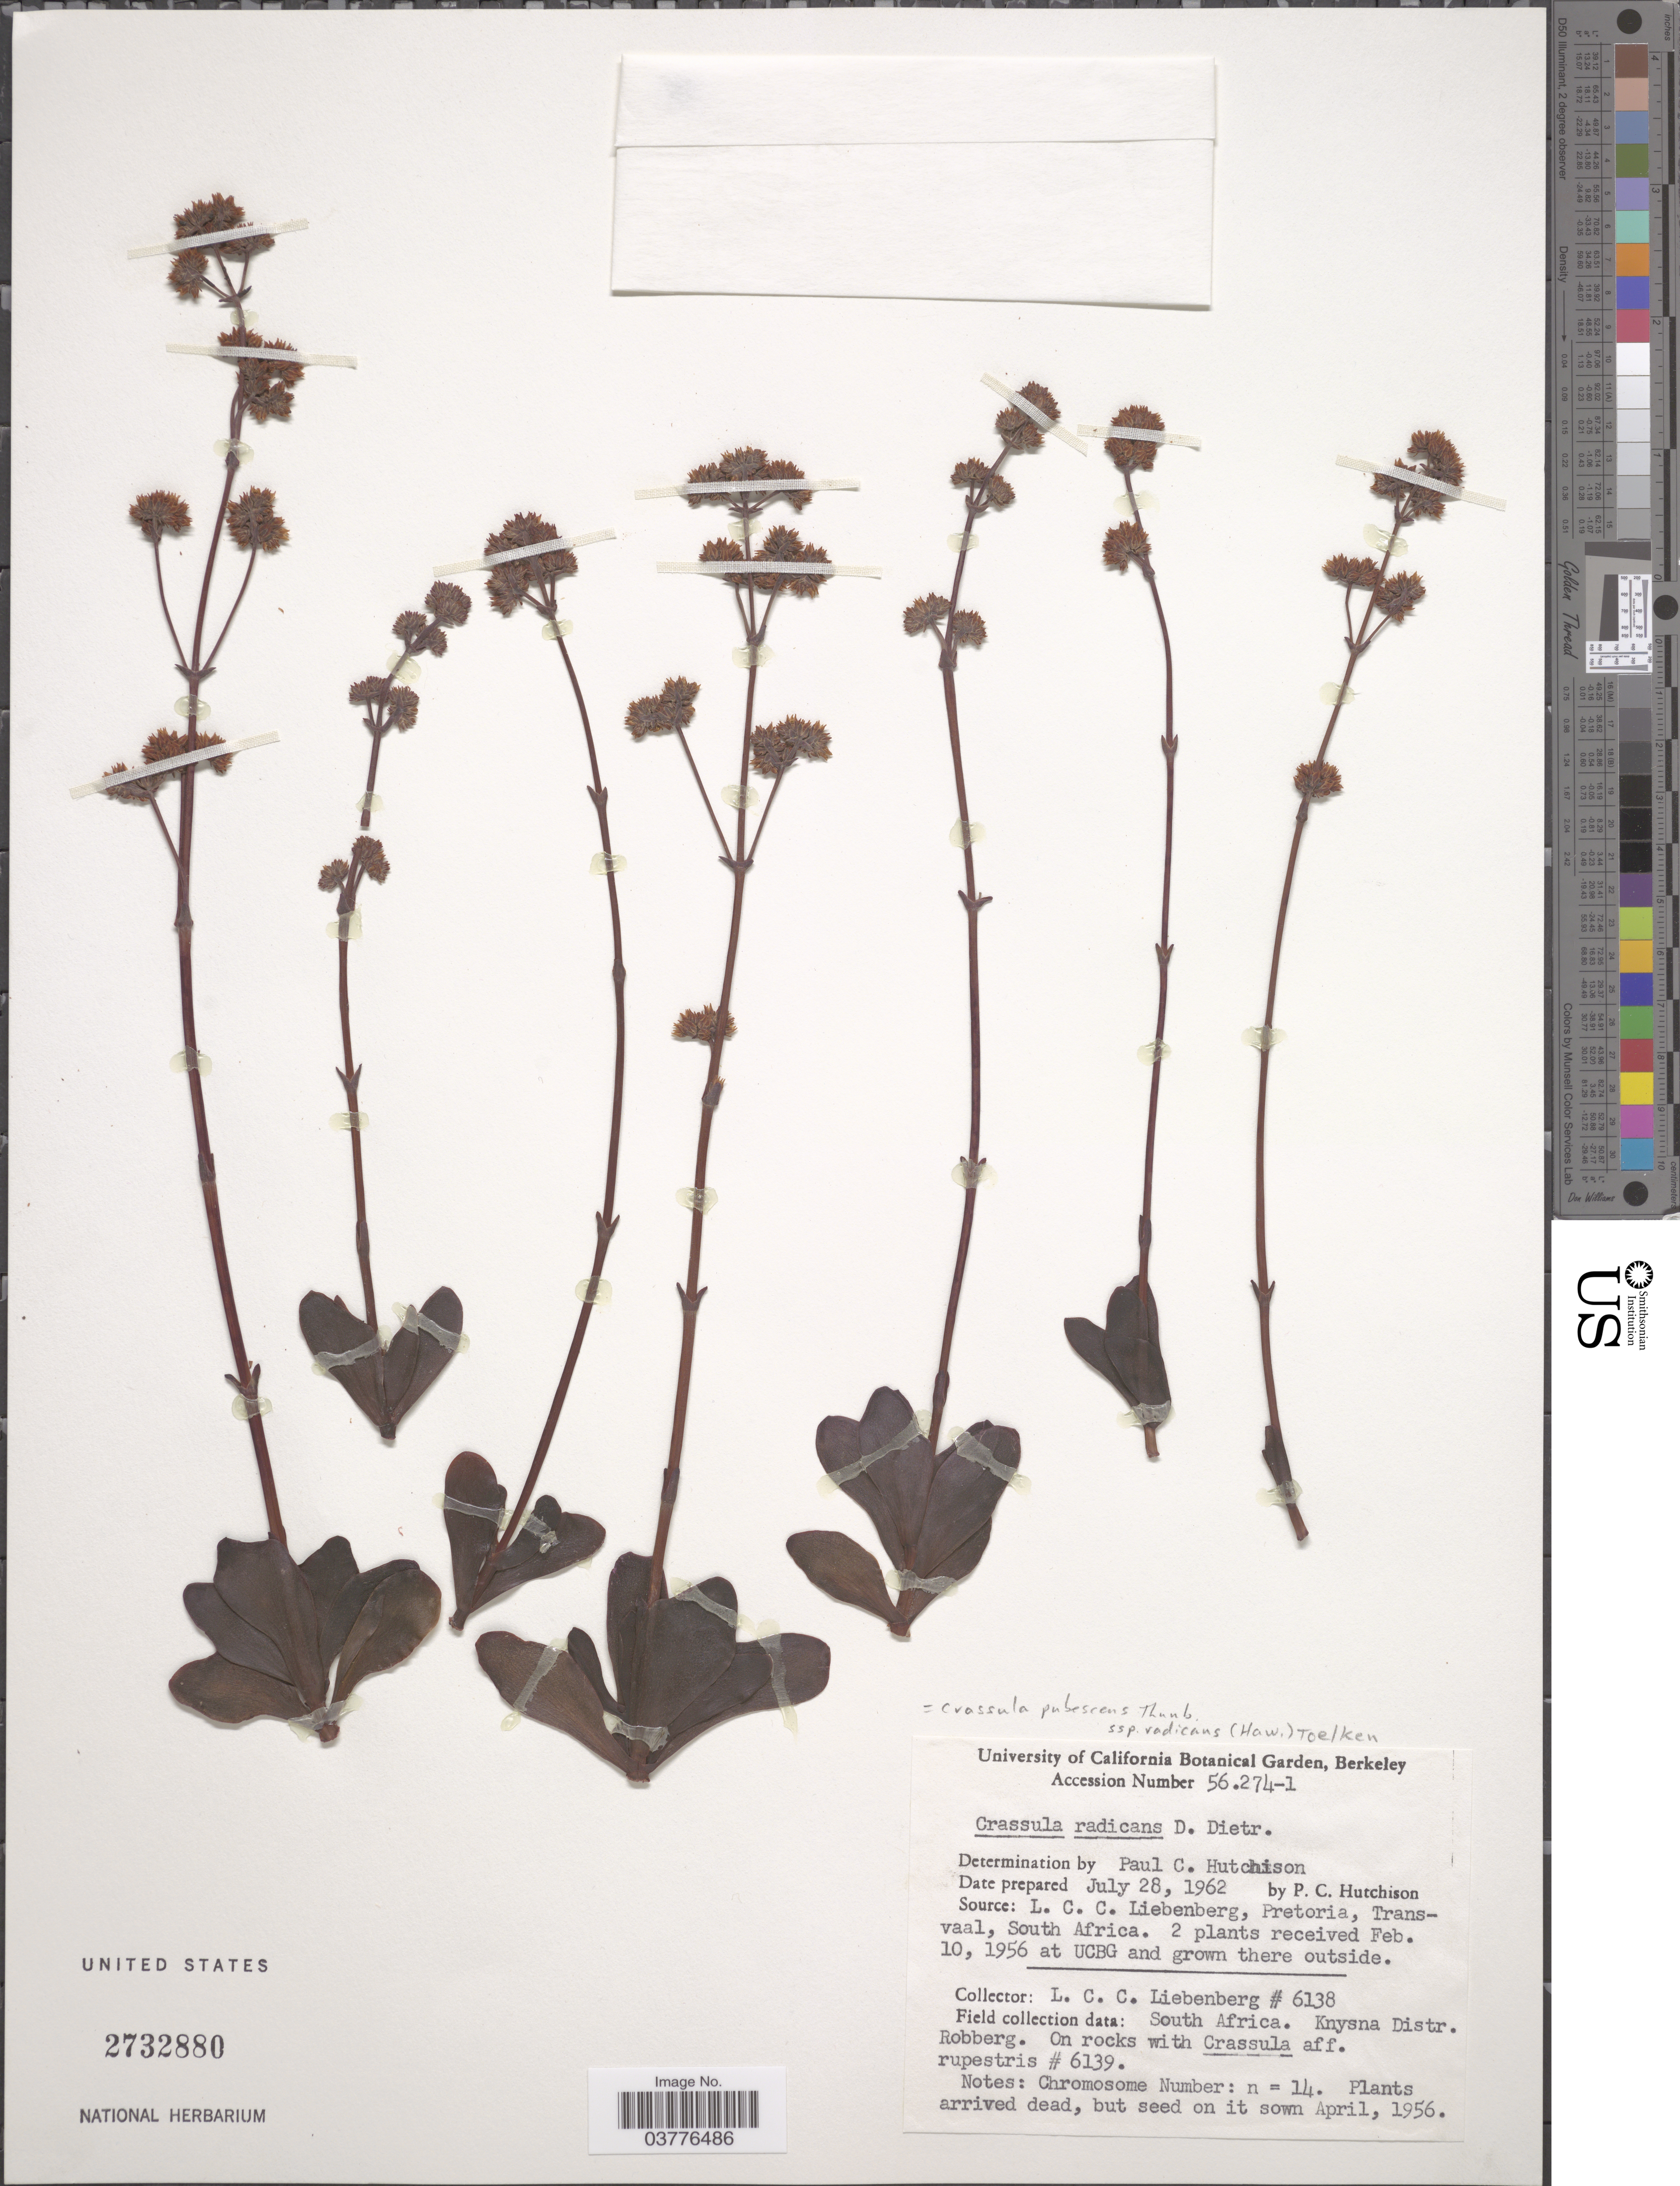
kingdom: Plantae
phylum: Tracheophyta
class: Magnoliopsida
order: Saxifragales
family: Crassulaceae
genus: Crassula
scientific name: Crassula pubescens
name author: Thunb.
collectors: P. C. Hutchison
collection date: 1962-07-28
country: United States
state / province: California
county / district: Alameda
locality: University of California Botanical Garden, Berkeley.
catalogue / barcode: US 2732880